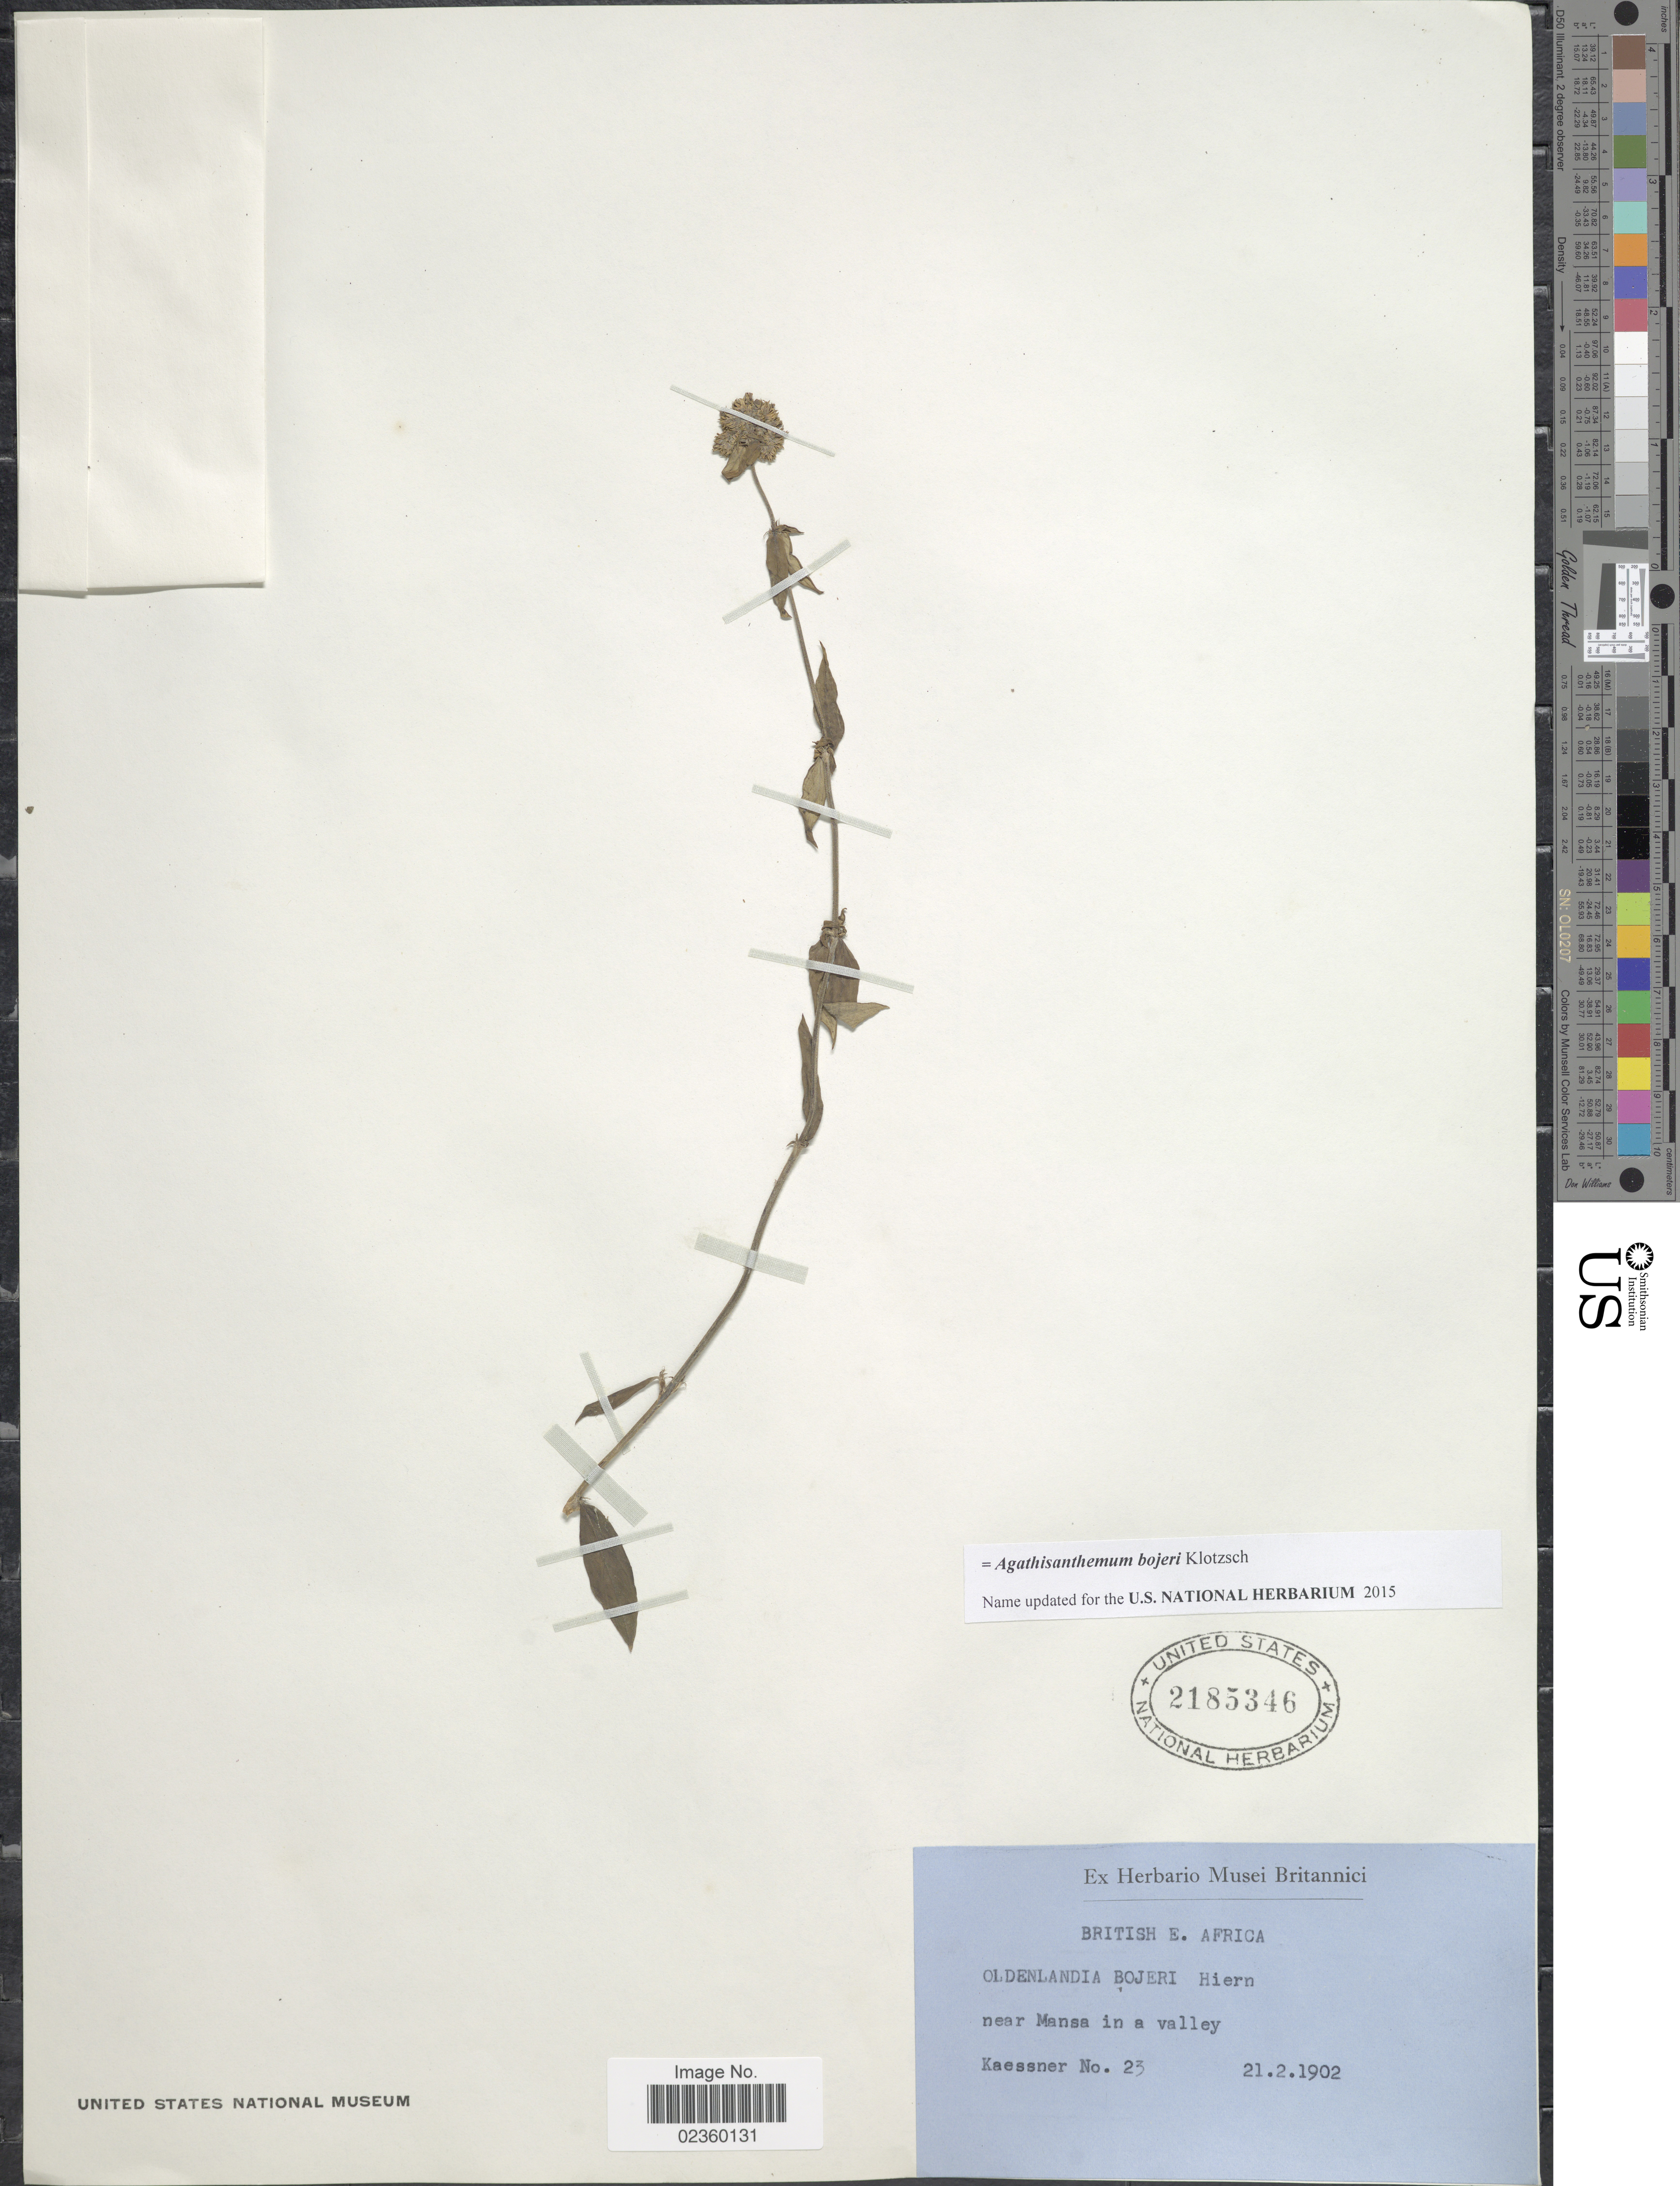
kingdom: Plantae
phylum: Tracheophyta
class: Magnoliopsida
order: Gentianales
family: Rubiaceae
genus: Agathisanthemum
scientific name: Agathisanthemum bojeri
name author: Klotzsch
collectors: Kaessner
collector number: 23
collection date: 1902-02-21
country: Kenya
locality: British E. Africa, near Mansa in a valley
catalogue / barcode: US 2185346